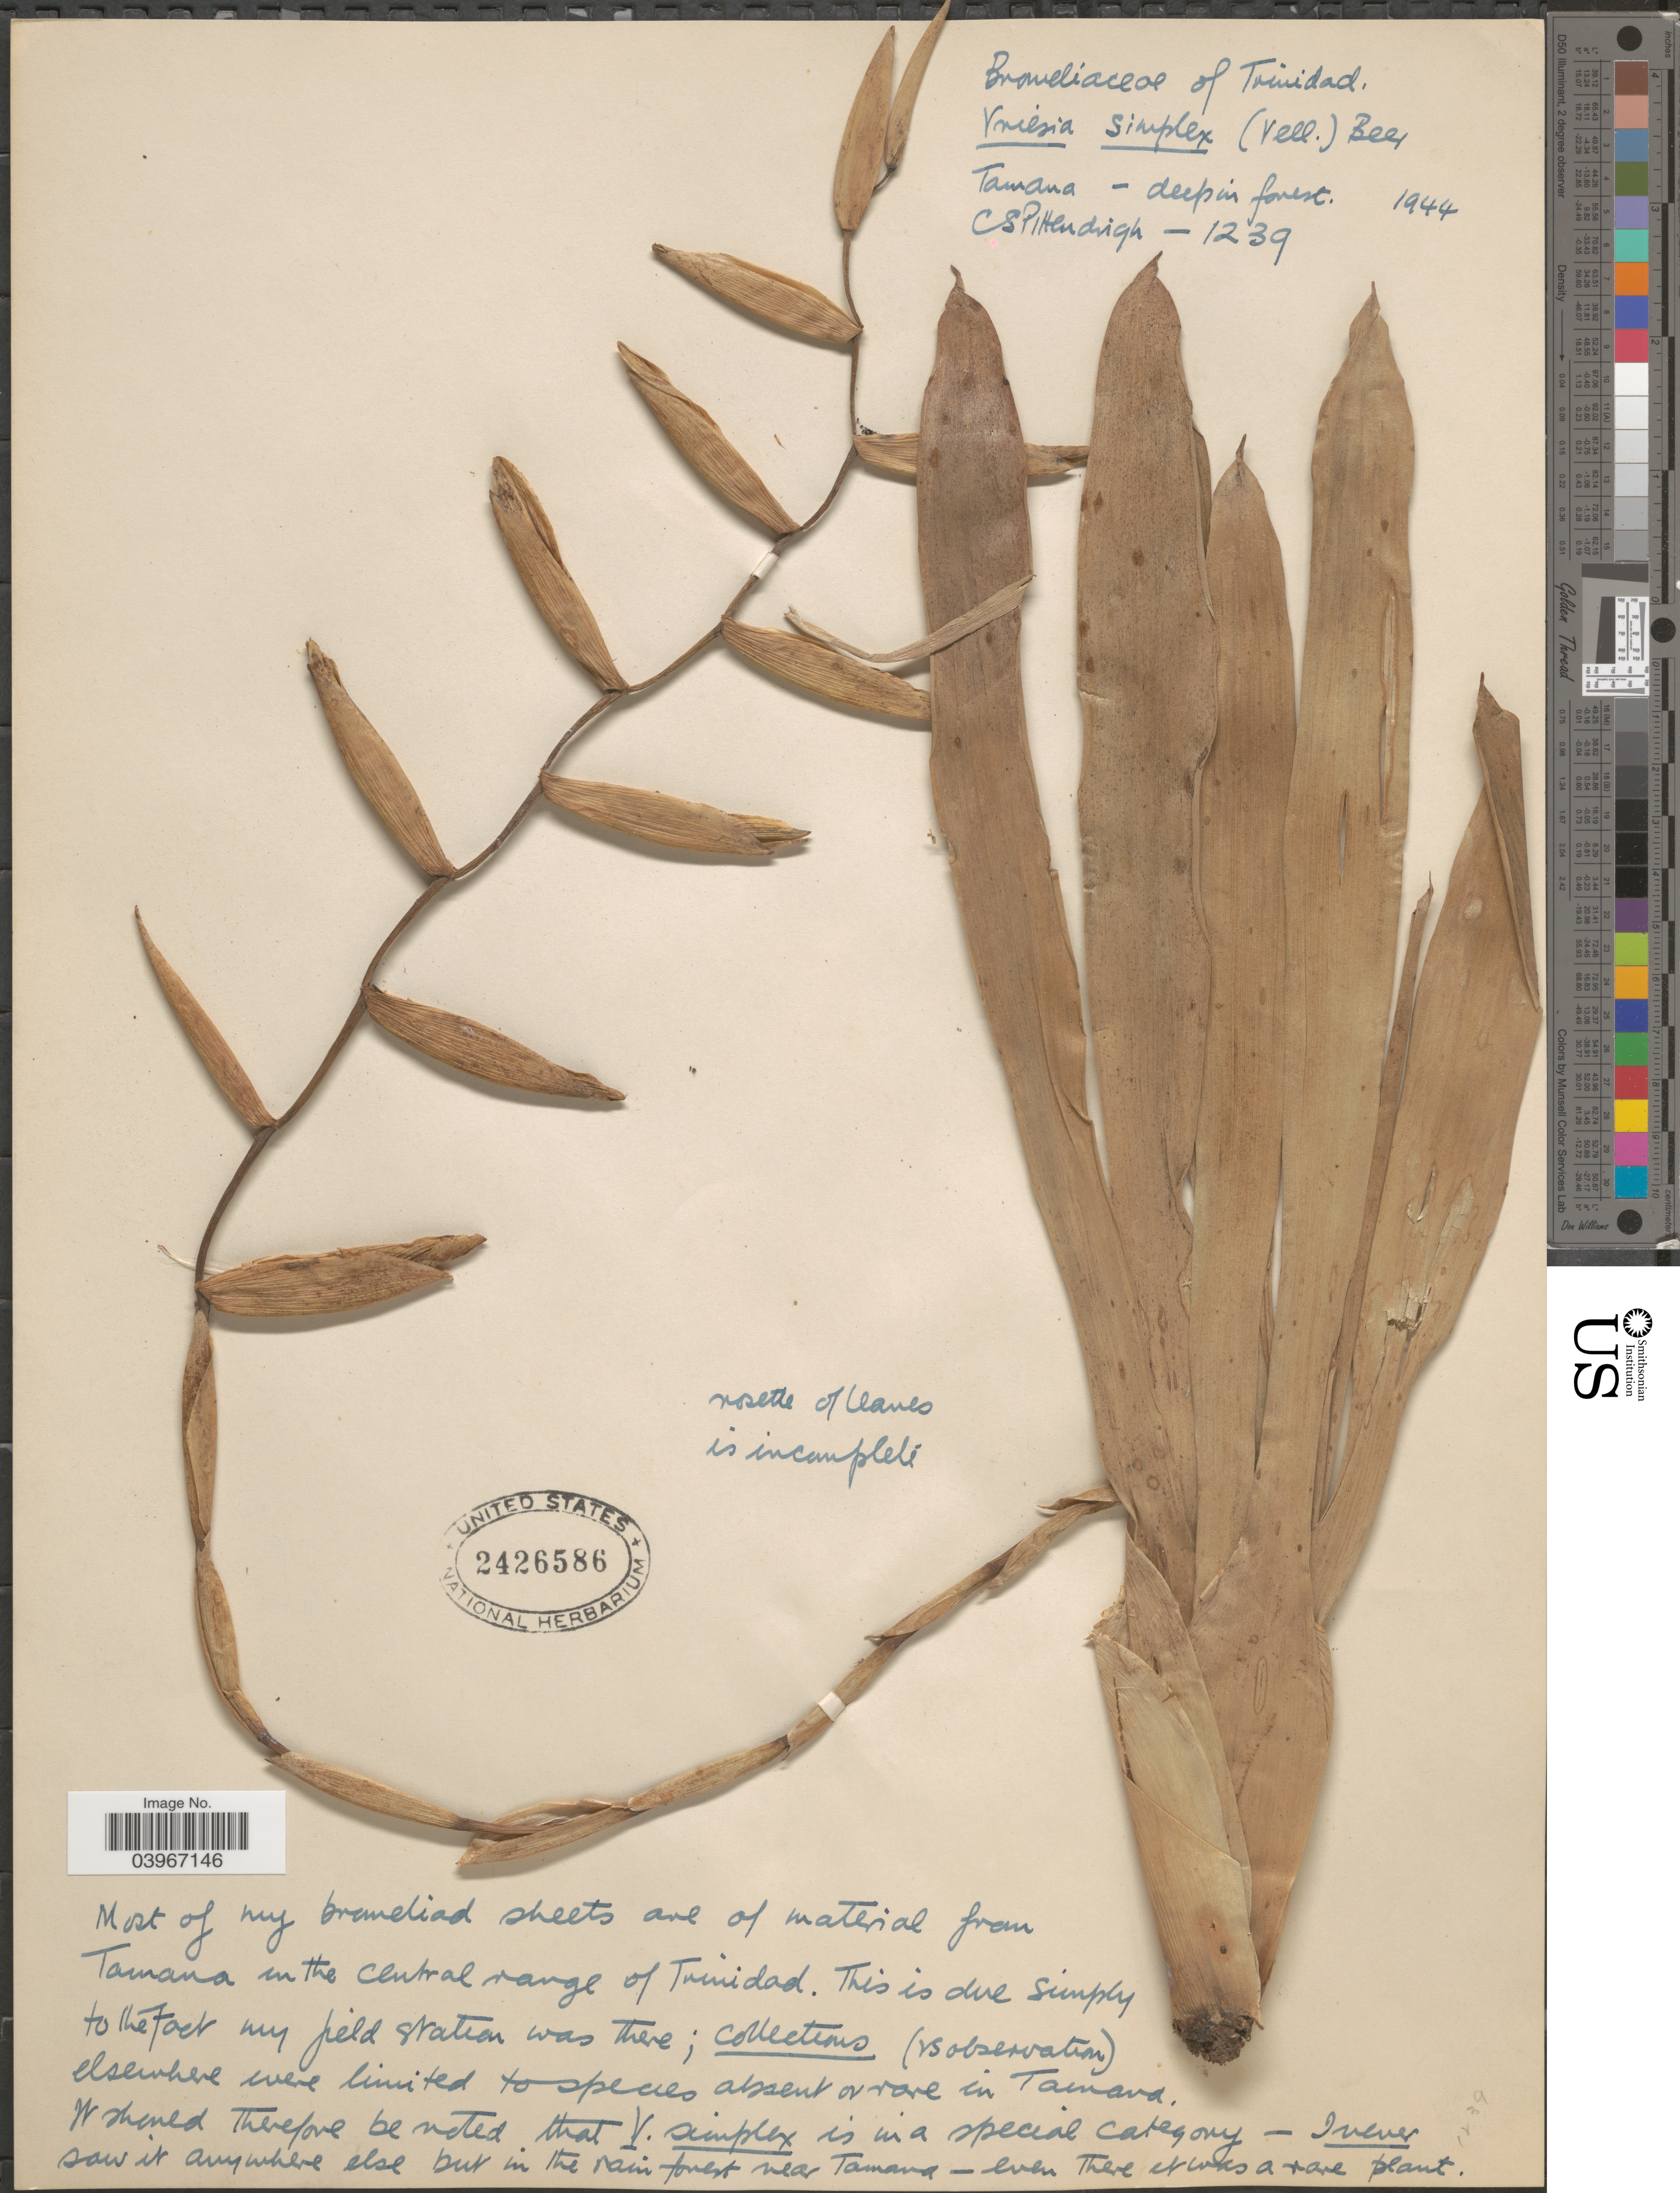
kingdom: Plantae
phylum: Tracheophyta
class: Liliopsida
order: Poales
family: Bromeliaceae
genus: Vriesea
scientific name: Vriesea simplex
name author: (Vell.) Beer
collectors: C. Pittendrigh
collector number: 1239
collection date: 1944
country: Trinidad and Tobago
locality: Trinidad. Tamana - deep in forest.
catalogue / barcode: US 2426586